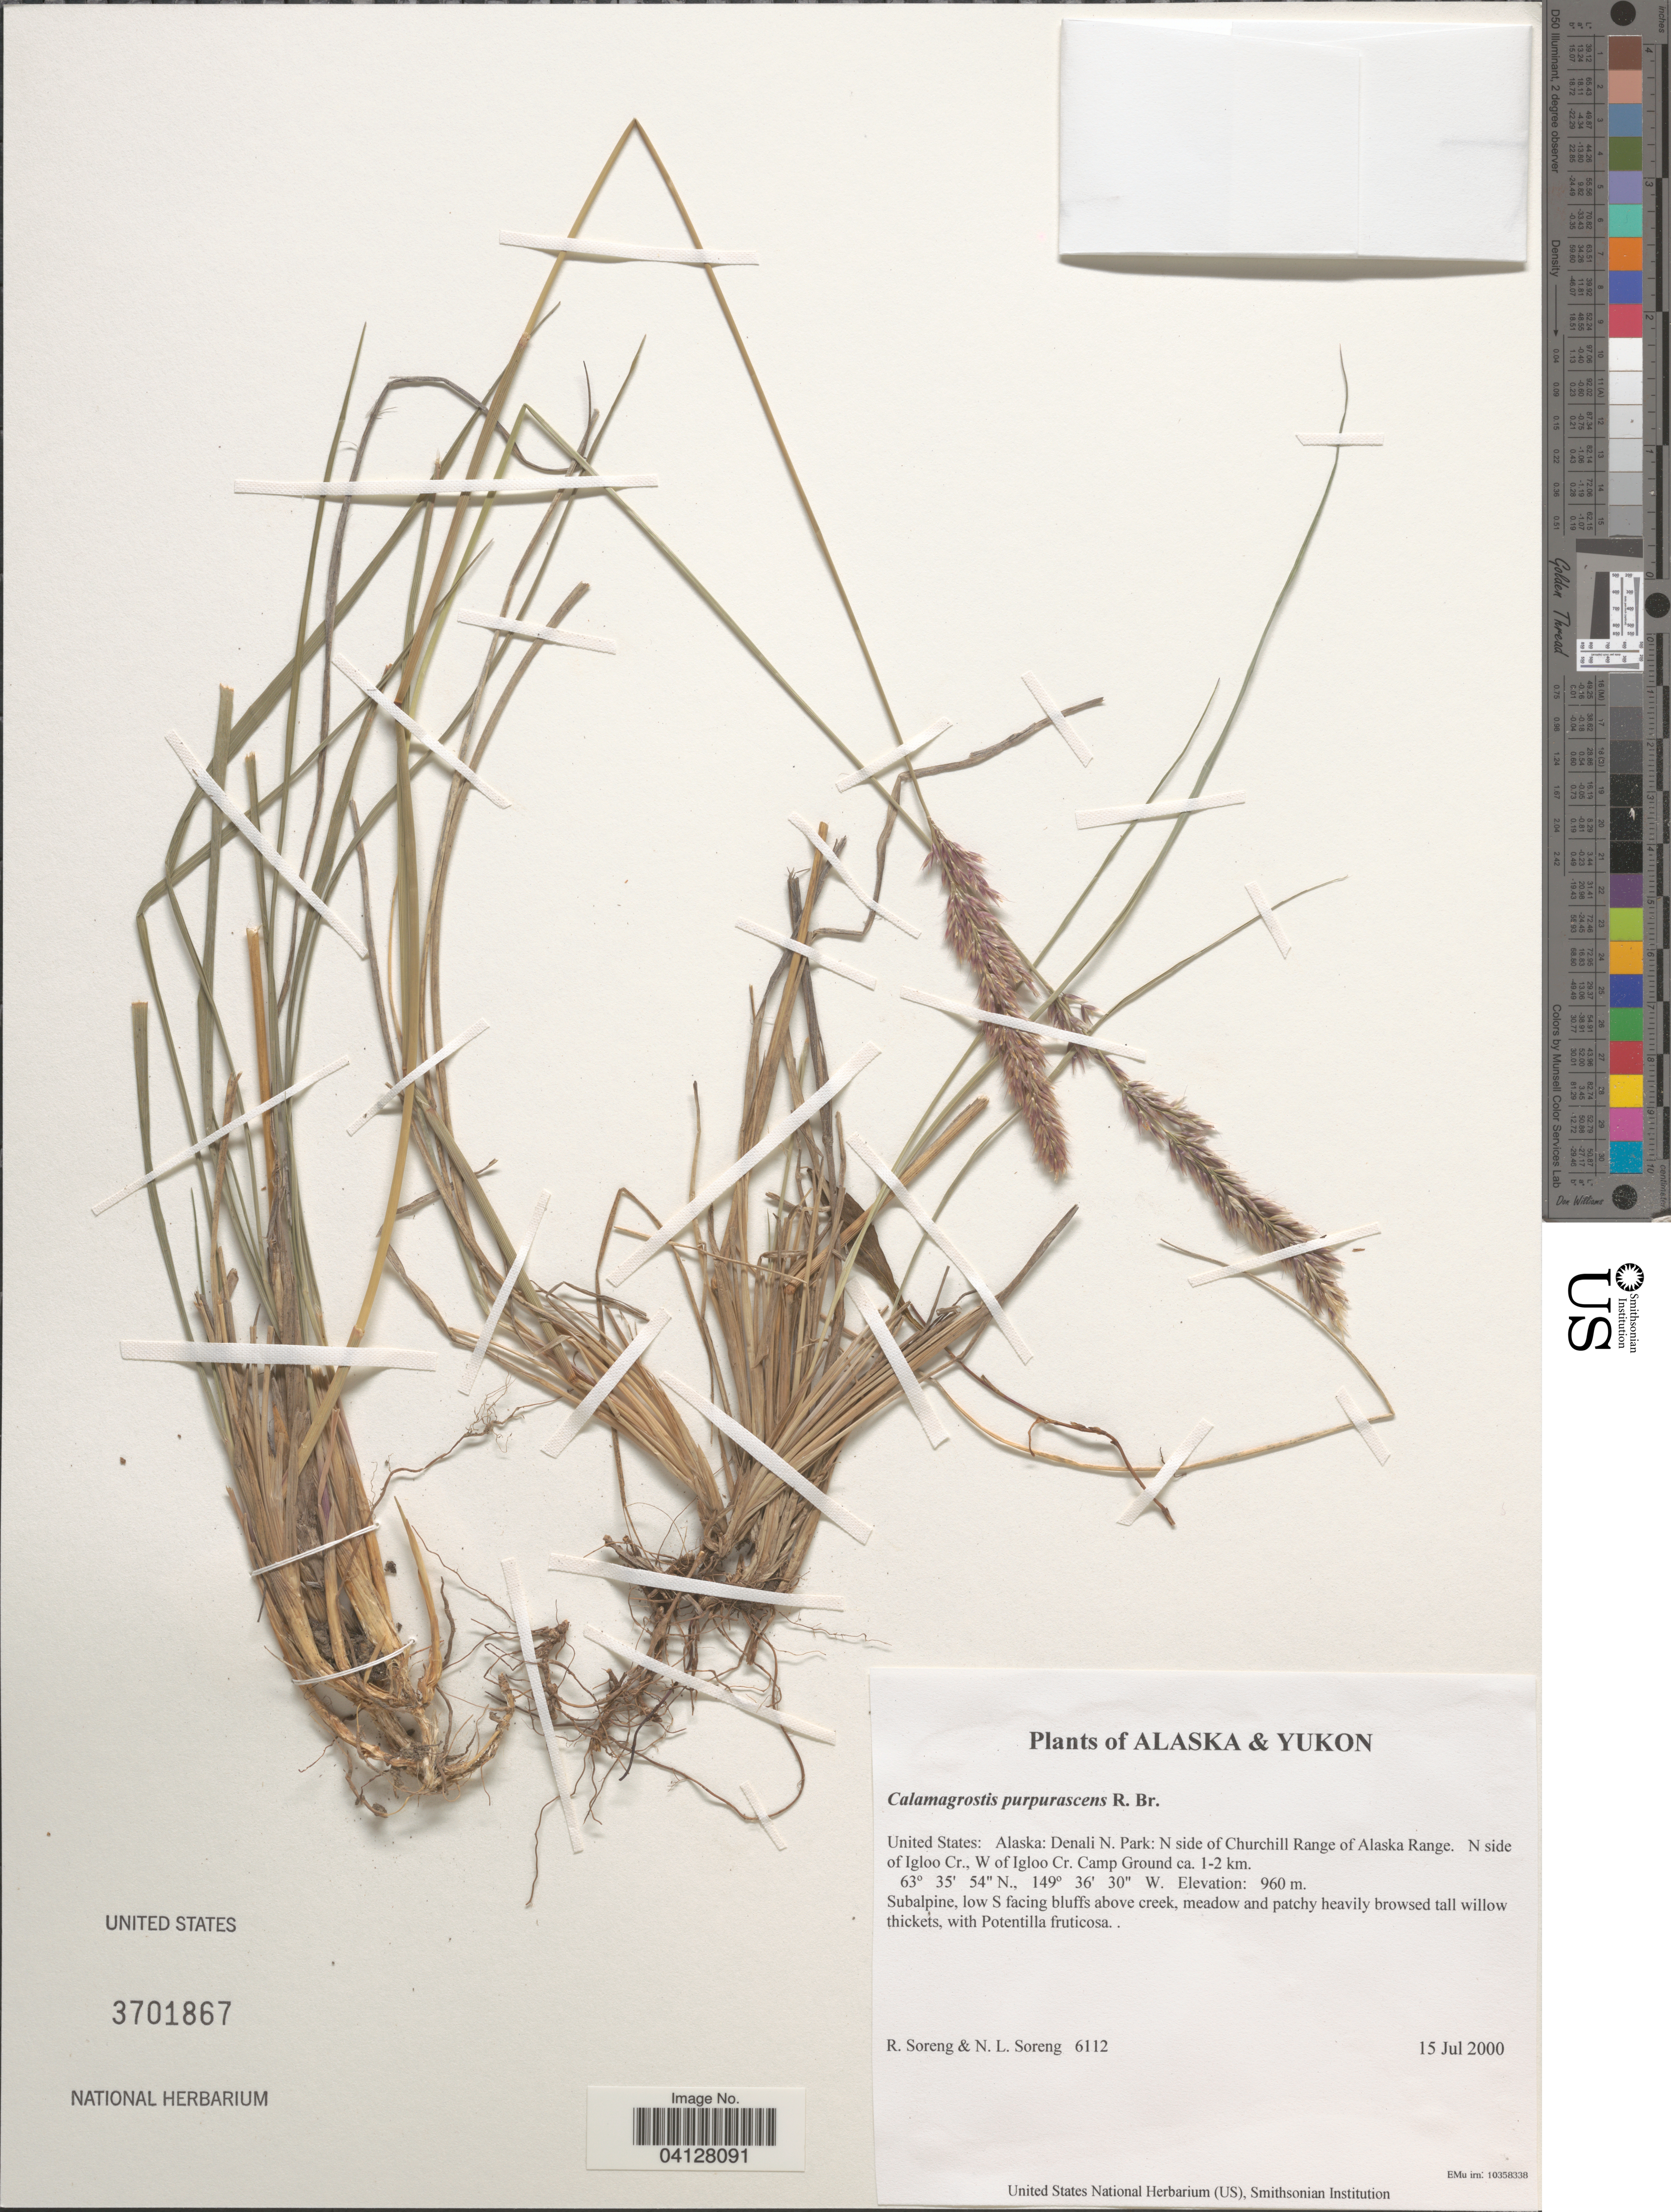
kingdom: Plantae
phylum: Tracheophyta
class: Liliopsida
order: Poales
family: Poaceae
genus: Calamagrostis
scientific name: Calamagrostis purpurascens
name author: R. Br.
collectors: R. J. Soreng & J. E. Soreng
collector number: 6112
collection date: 2000-07-15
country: United States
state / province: Alaska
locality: Denali N. Park: N side of Churchill Range of Alaska Range. N side of Igloo Cr., W of Igloo Cr. Camp Ground ca. 1-2 km.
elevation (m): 960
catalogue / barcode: US 3701867